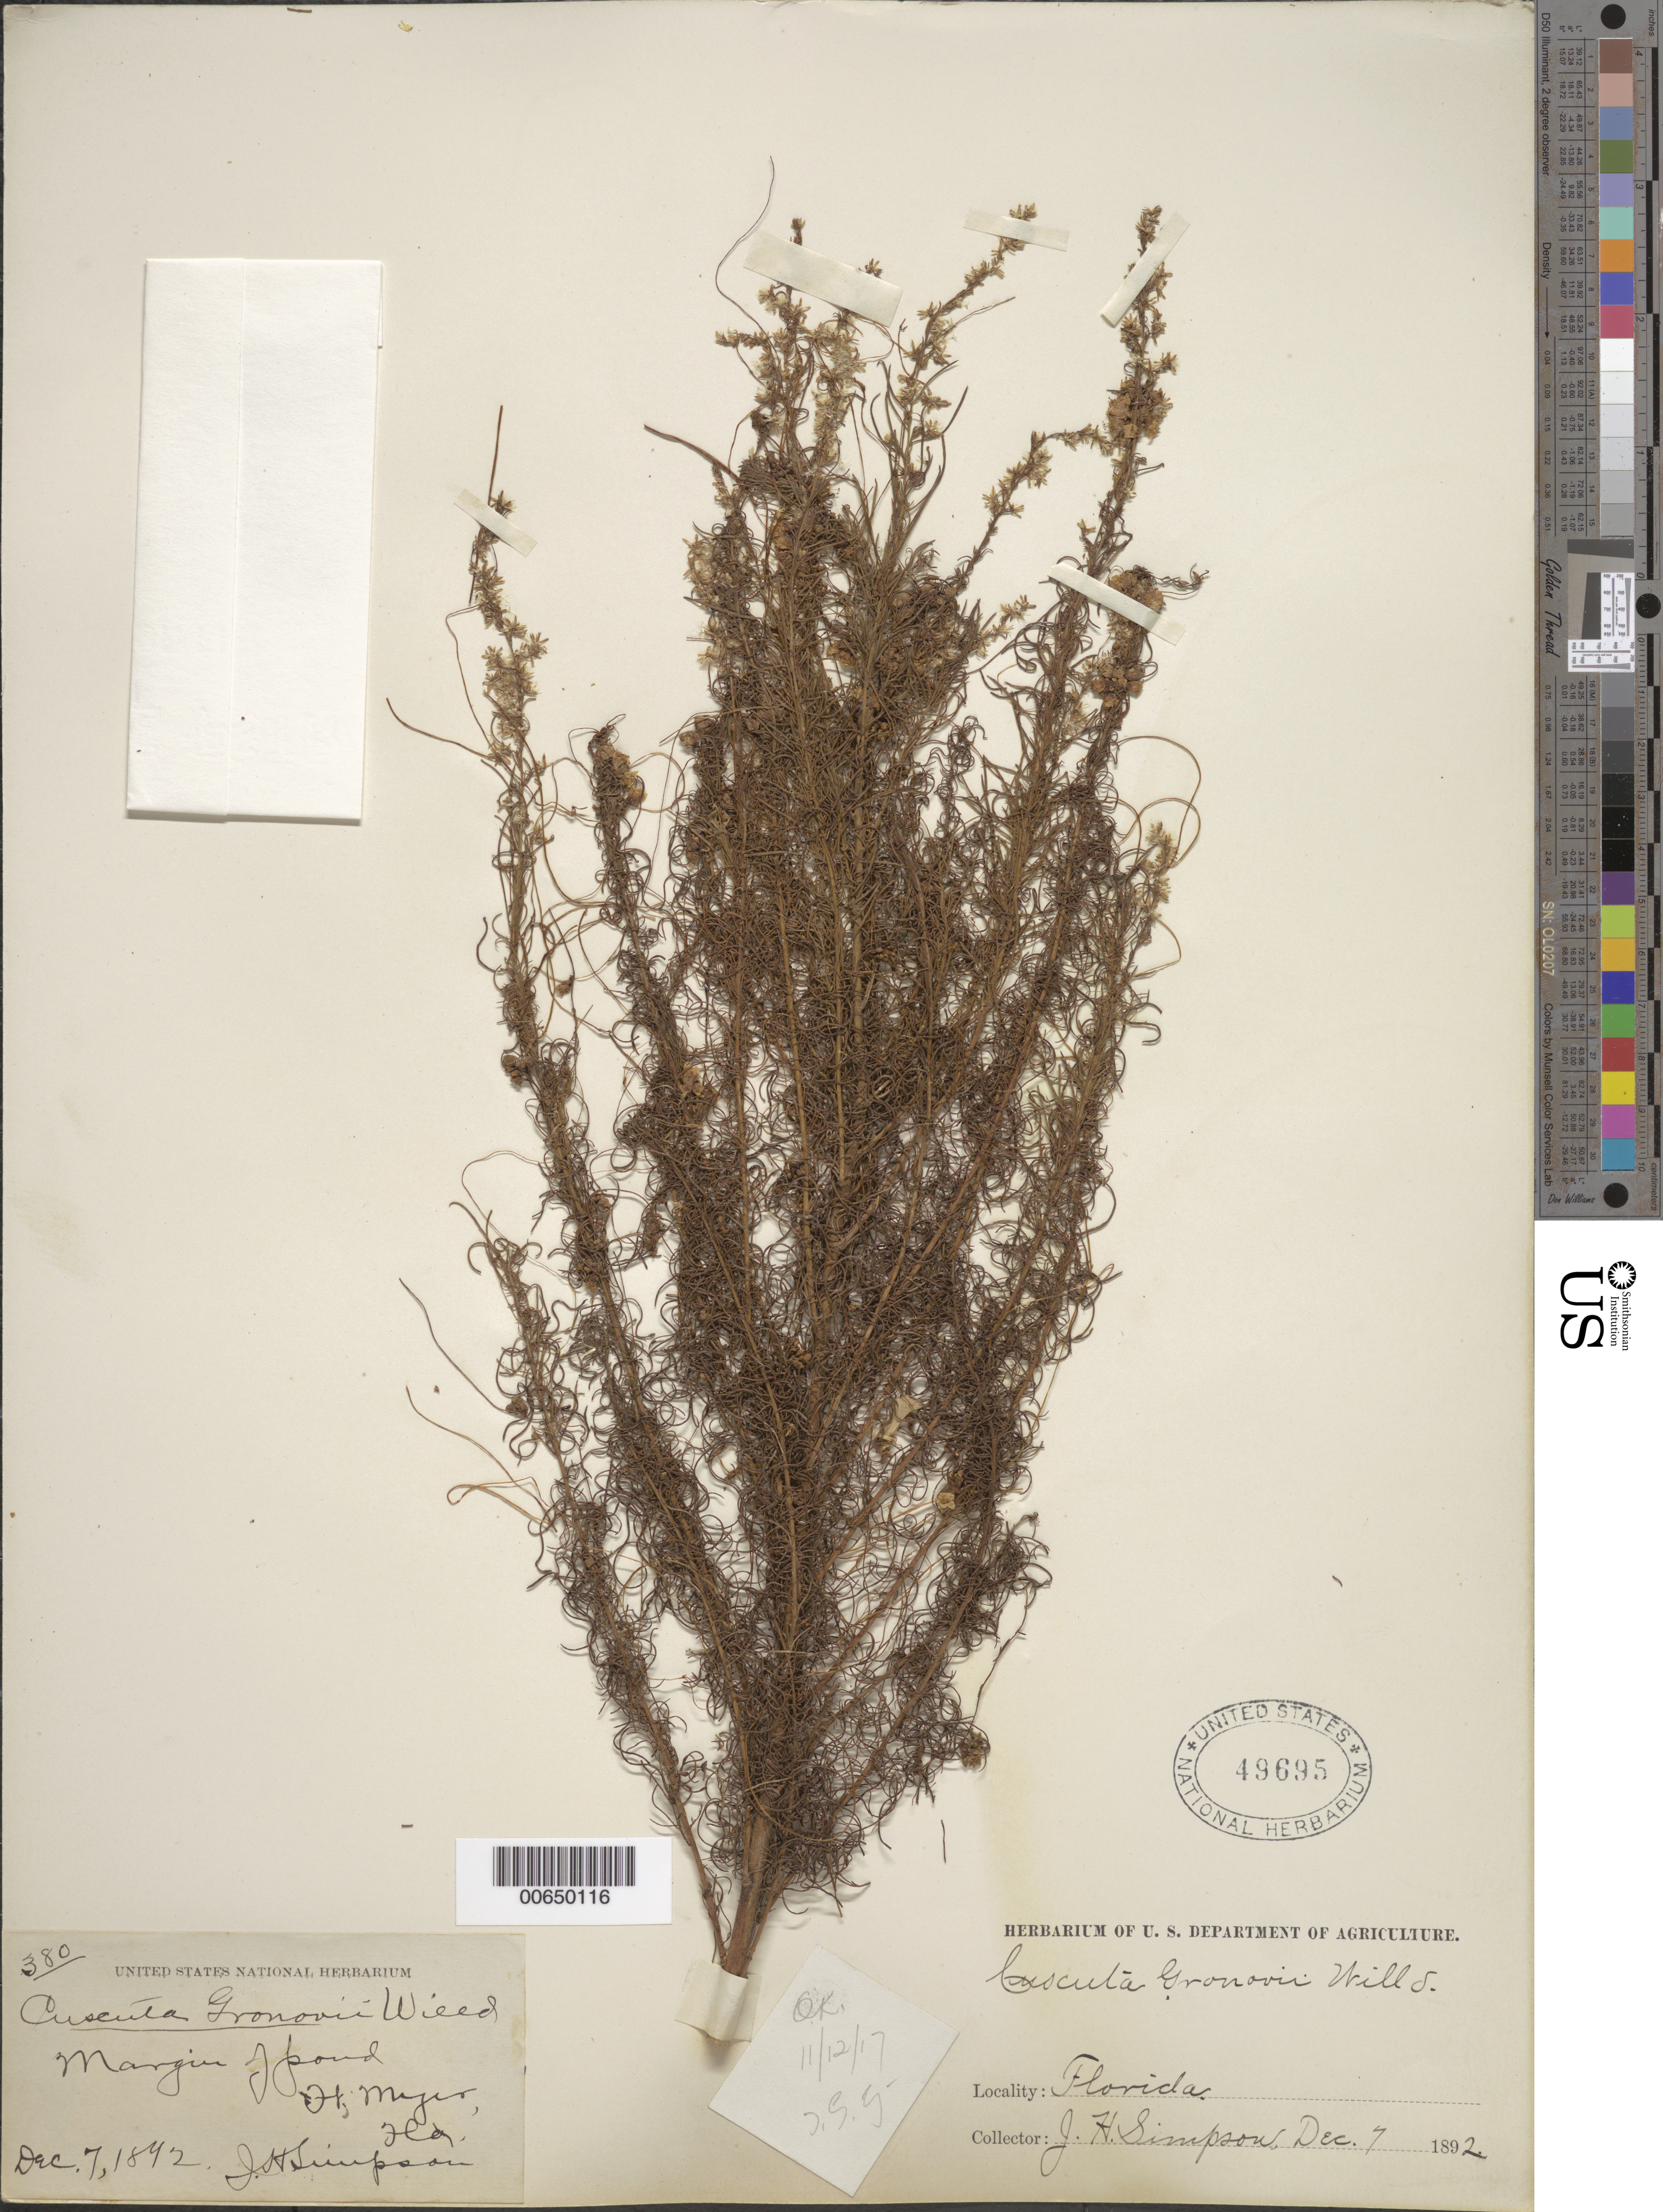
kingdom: Plantae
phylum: Tracheophyta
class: Magnoliopsida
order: Solanales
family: Convolvulaceae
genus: Cuscuta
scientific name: Cuscuta gronovii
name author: Willd. ex Schult.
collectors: J. H. Simpson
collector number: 380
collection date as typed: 12 Jul 1892 or 07 Dec 1892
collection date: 1892-07-12 or 1892-12-07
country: United States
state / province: Florida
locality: Ft. Myers.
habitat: Margin of pond.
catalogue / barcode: US 49695